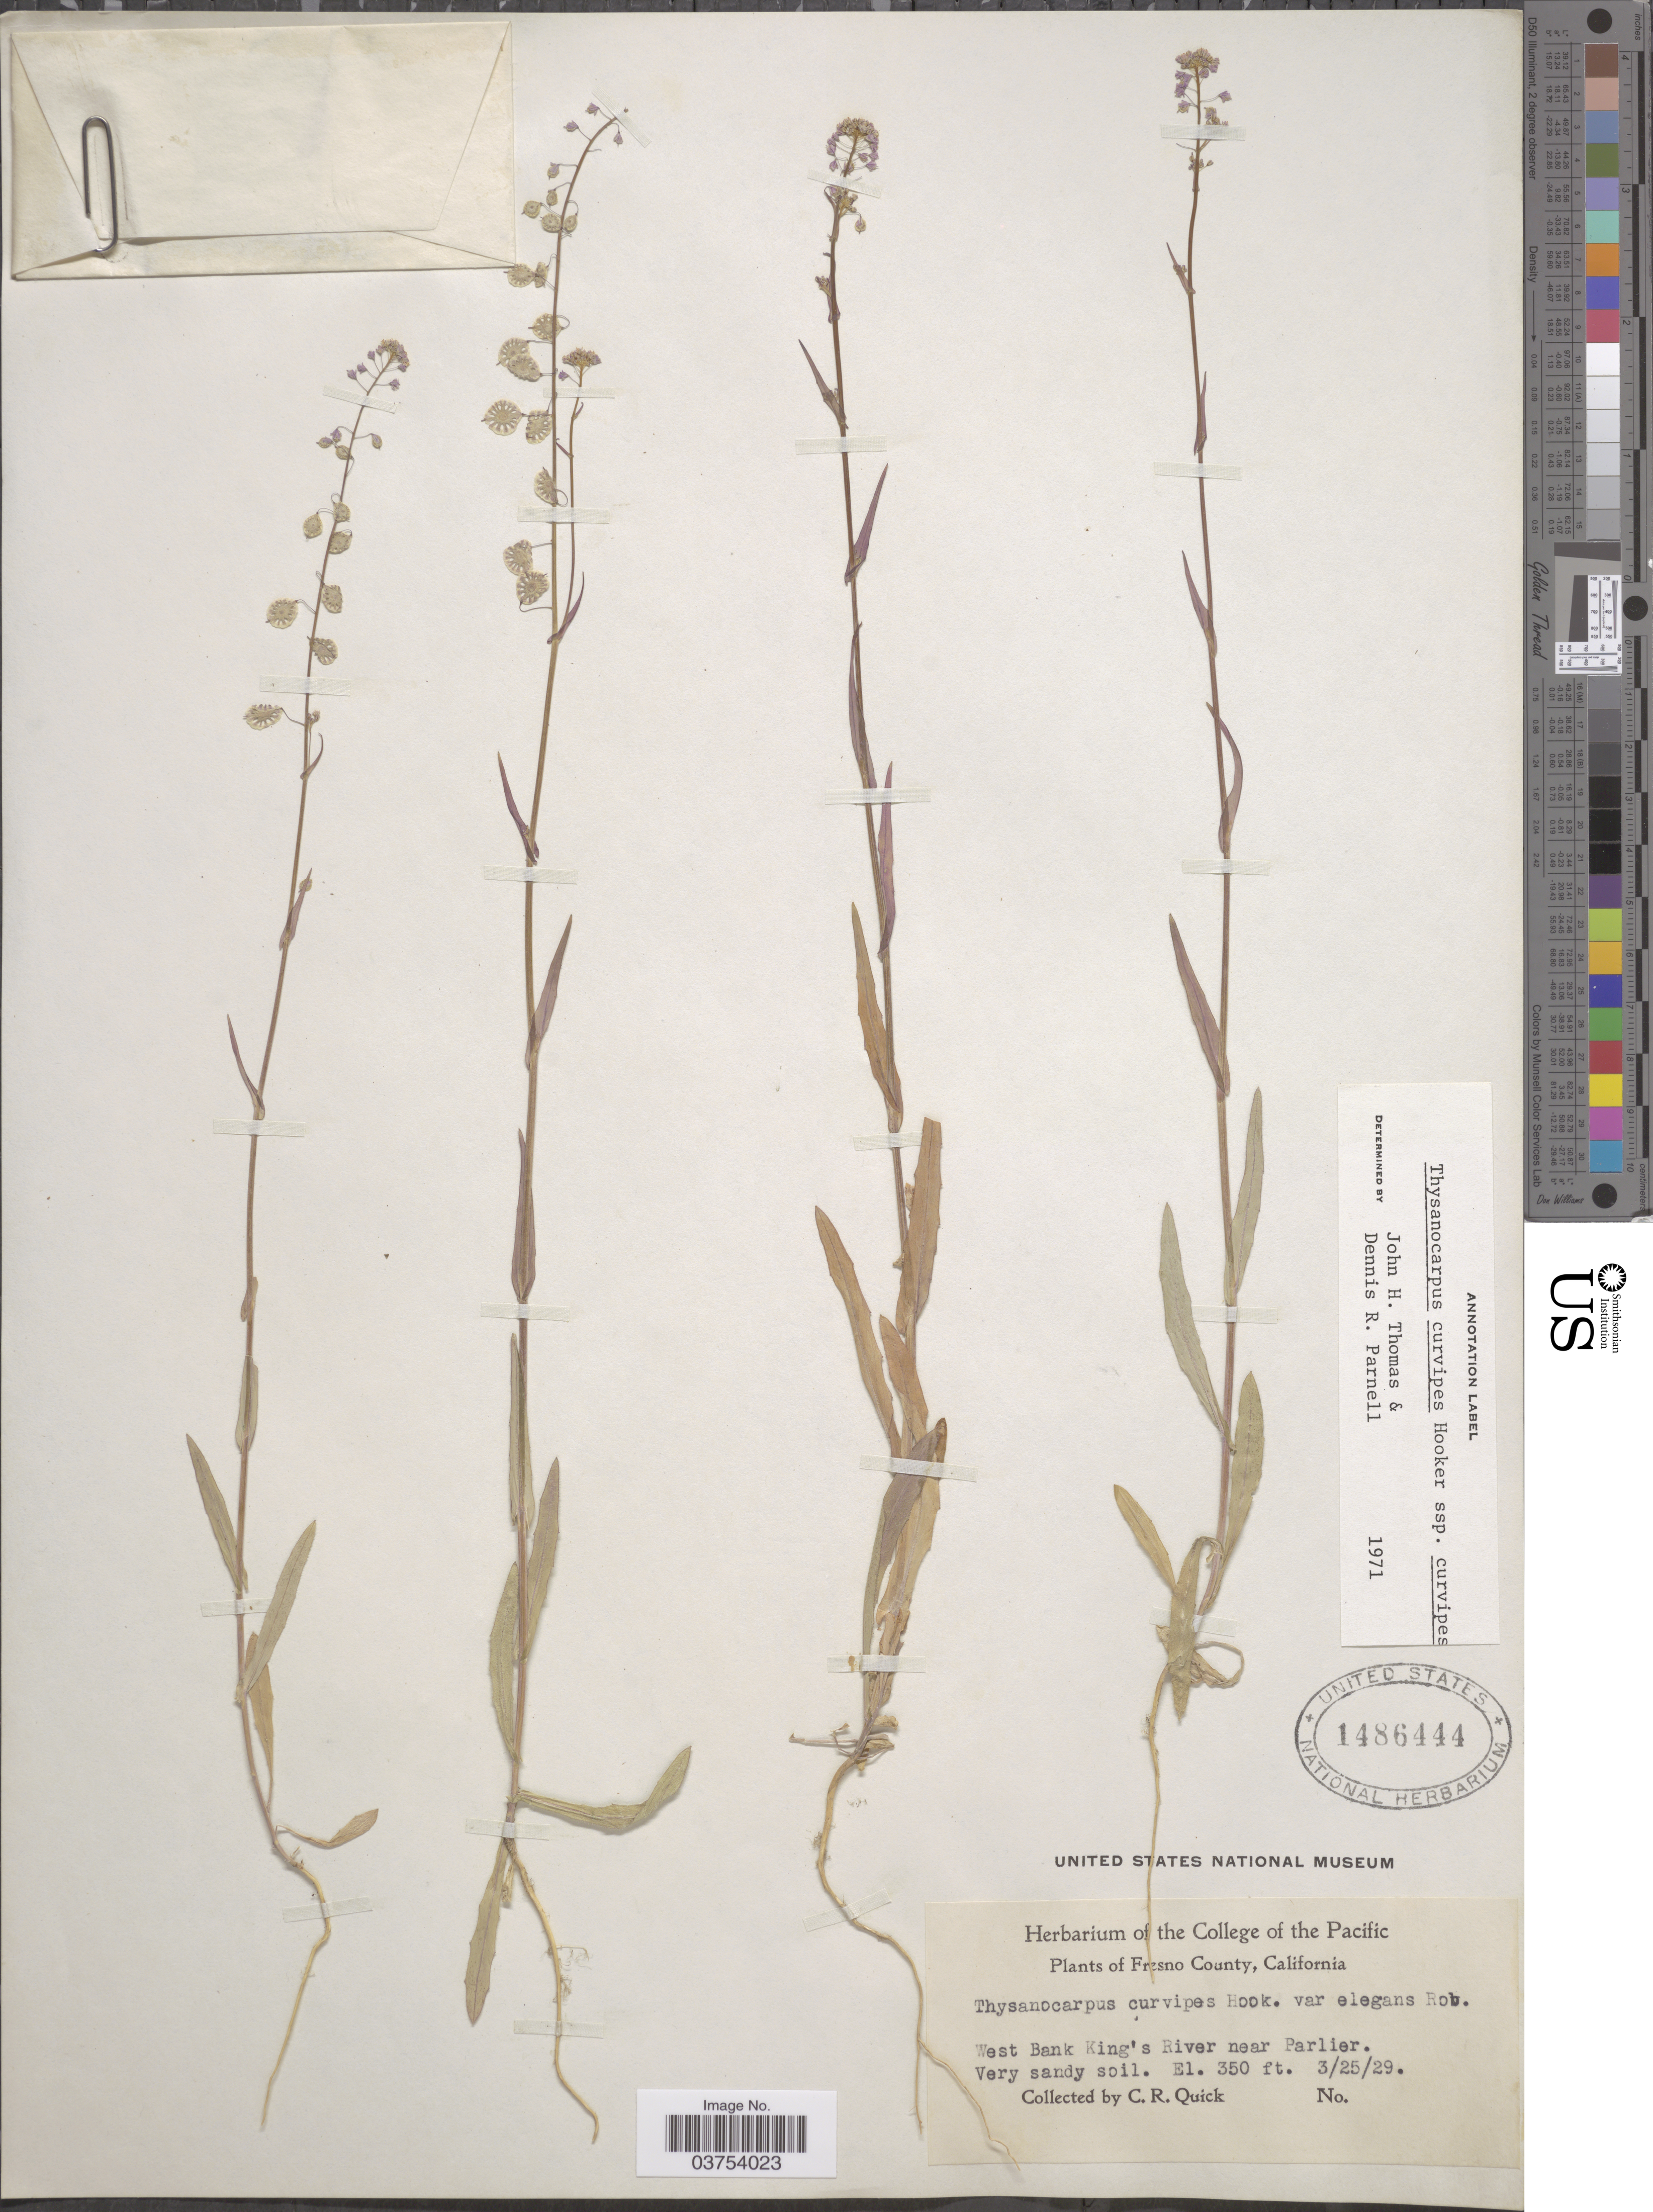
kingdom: Plantae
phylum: Tracheophyta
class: Magnoliopsida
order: Brassicales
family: Brassicaceae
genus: Thysanocarpus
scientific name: Thysanocarpus curvipes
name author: Hook.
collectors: C. Quick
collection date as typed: Transcribed d/m/y: 25/3/29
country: United States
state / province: California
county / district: Fresno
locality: Fresno County. West Bank King's River near Parlier.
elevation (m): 107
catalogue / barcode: US 1486444